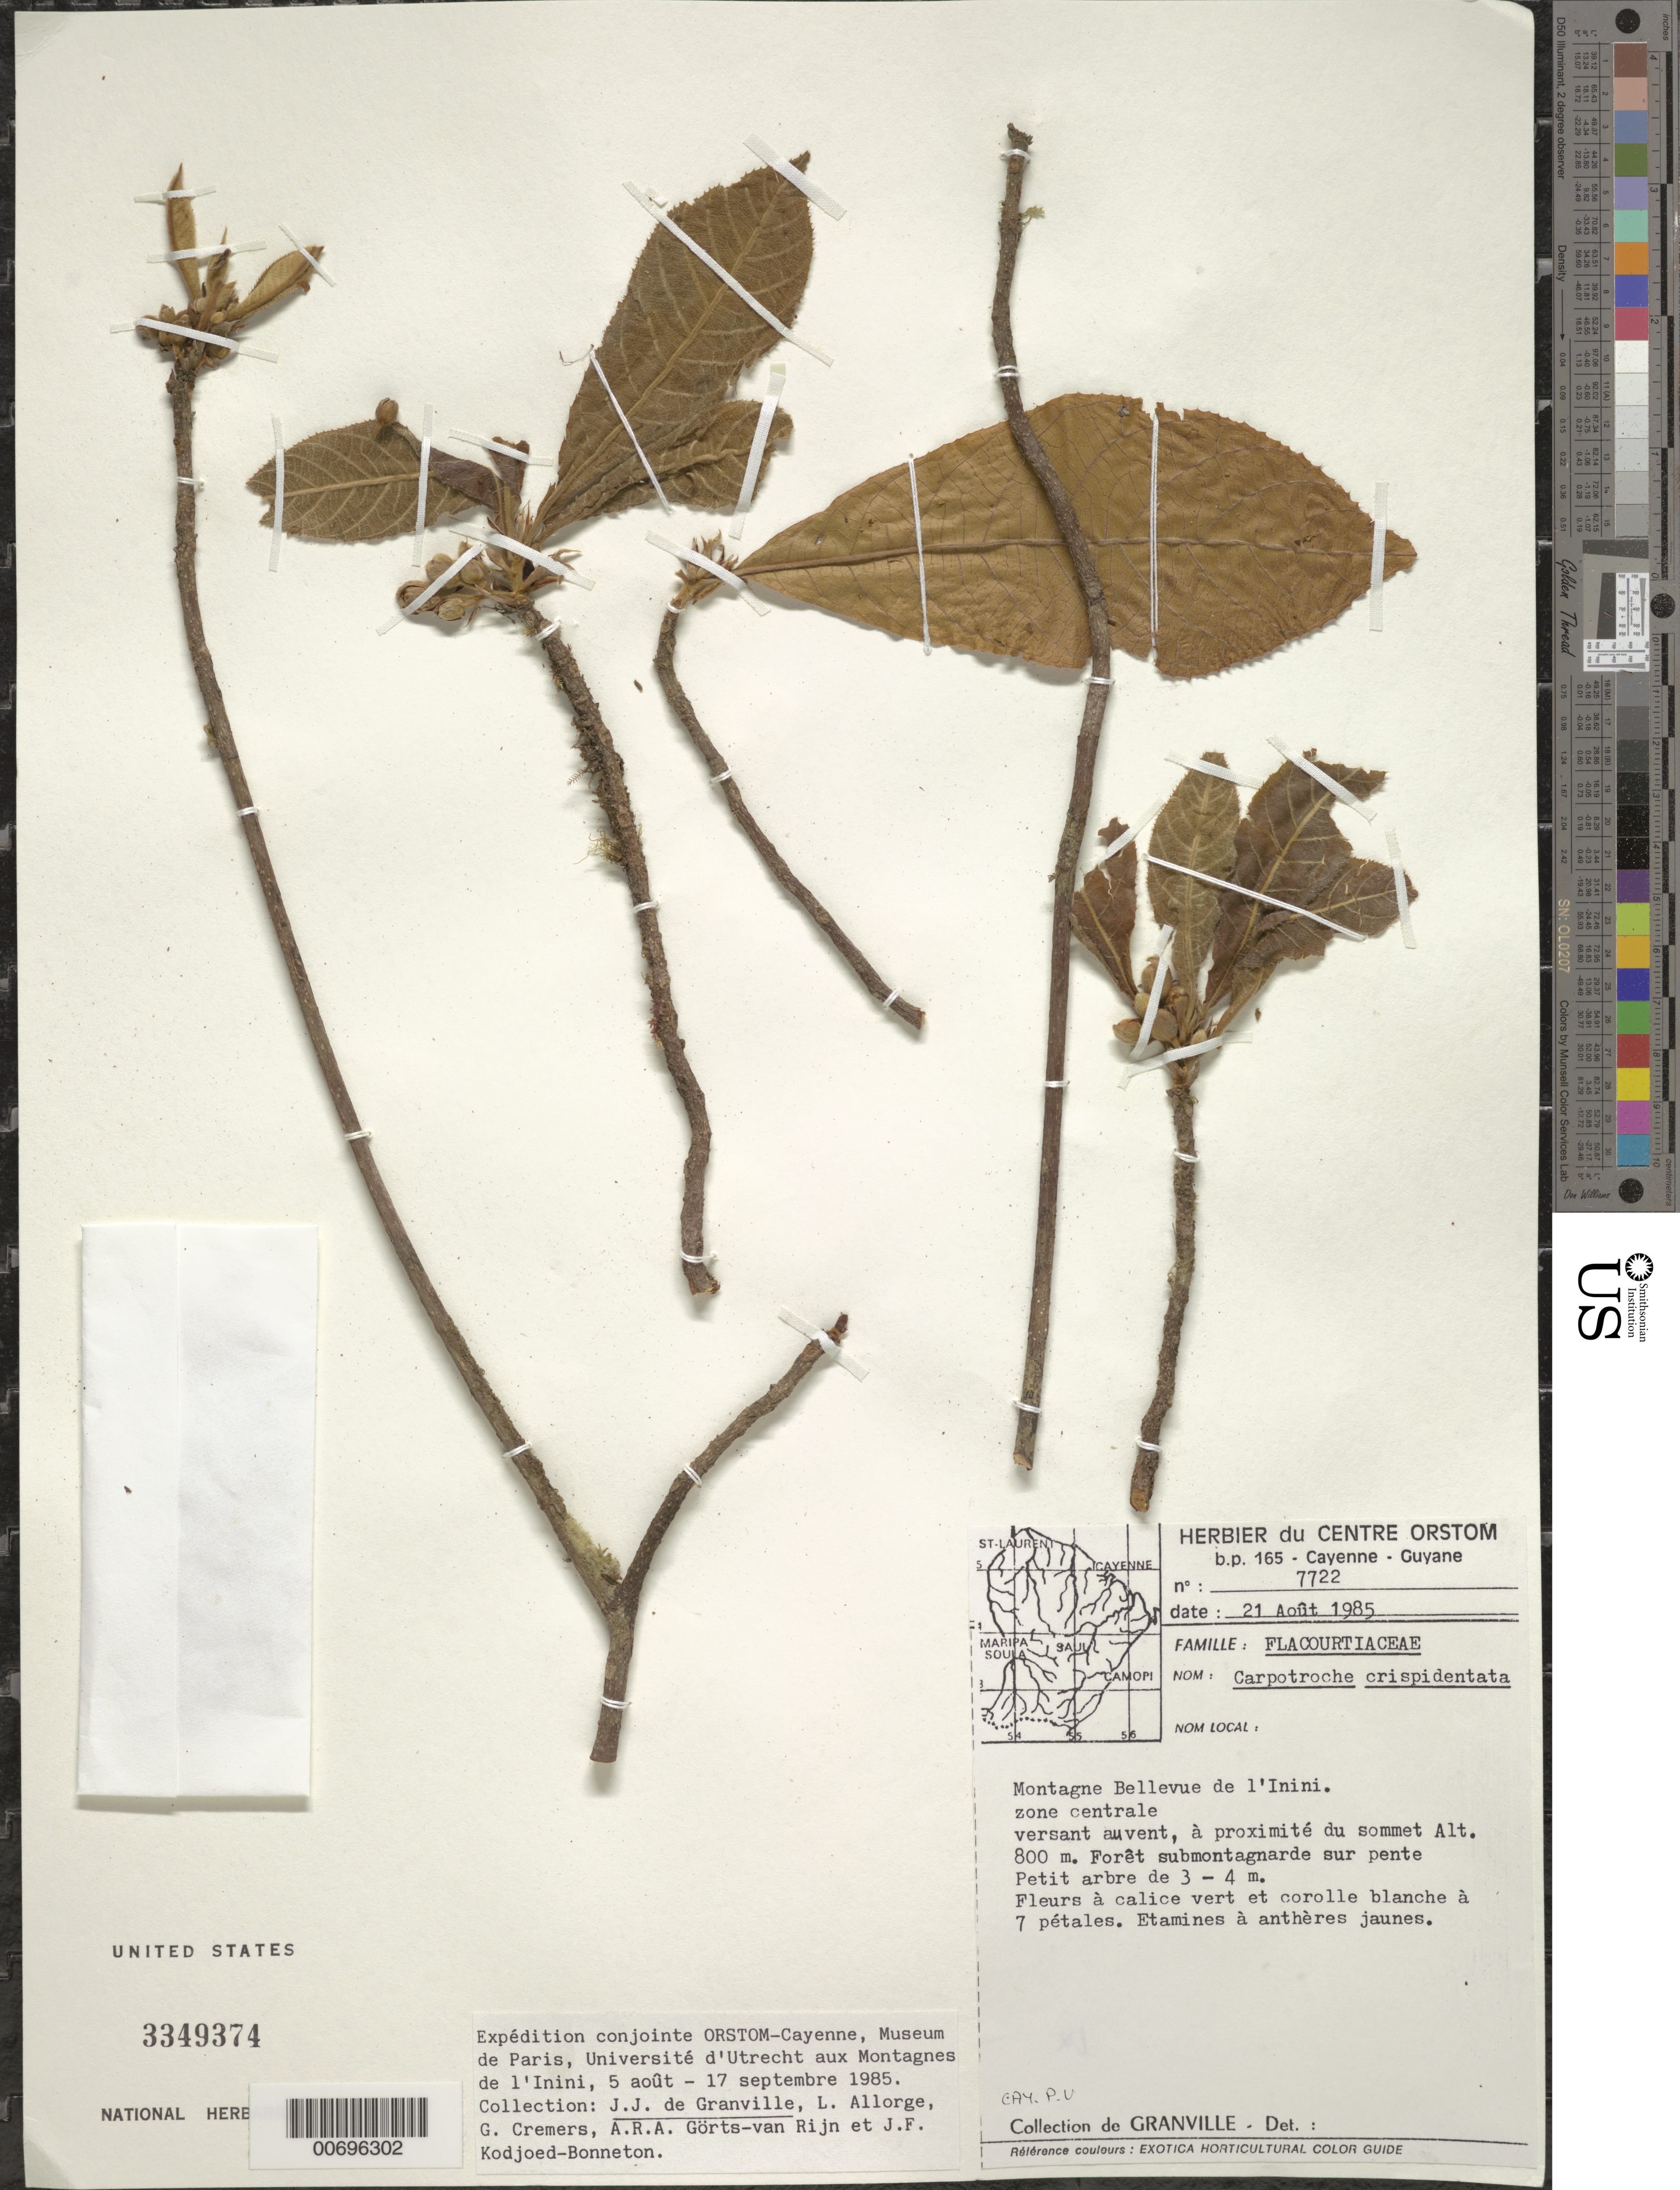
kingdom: Plantae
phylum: Tracheophyta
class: Magnoliopsida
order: Malpighiales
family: Achariaceae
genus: Carpotroche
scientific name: Carpotroche crispidentata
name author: Ducke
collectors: J.-J. de Granville, L. Allorge, G. Cremers, A. .R. A. Görts-van Rijn & J. Kodjoed-Bonneton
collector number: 7722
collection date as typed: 21-Aug-85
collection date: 1985-08-21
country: French Guiana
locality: Montagnes Bellevue de l'Inini, zone centrale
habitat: Forêt submontagnarde sur crete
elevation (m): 800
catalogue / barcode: US 3349374